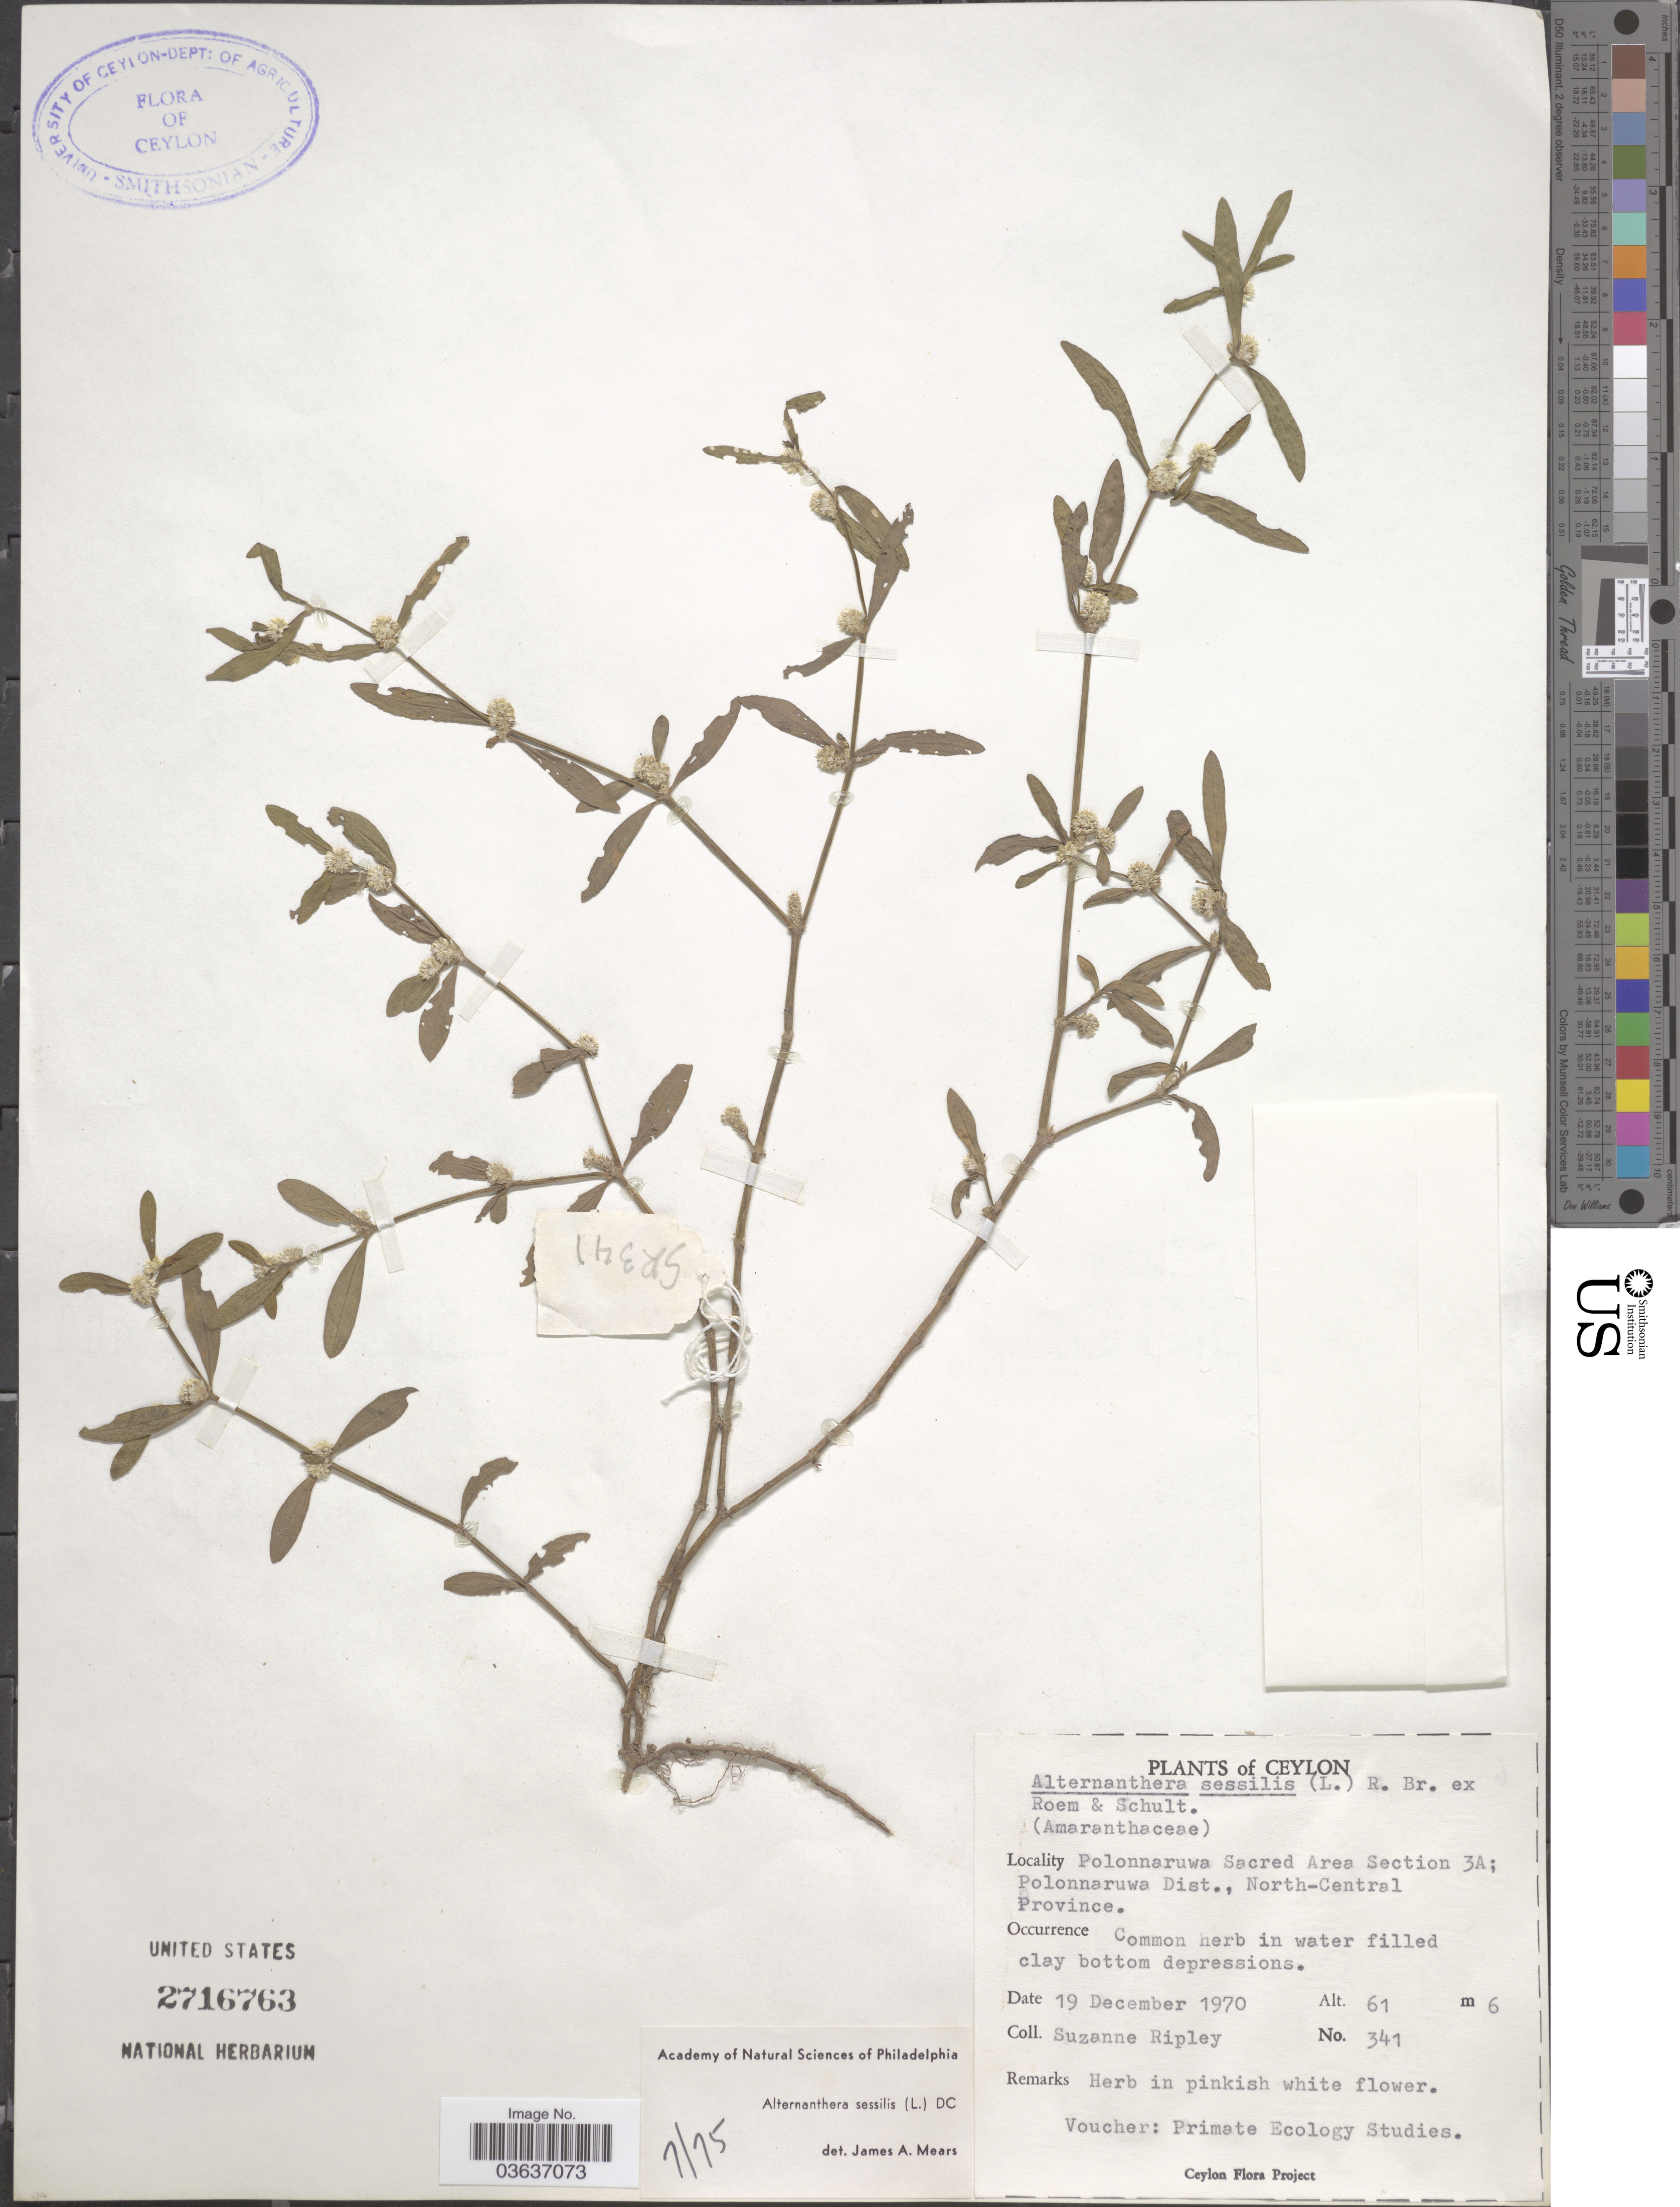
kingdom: Plantae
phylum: Tracheophyta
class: Magnoliopsida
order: Caryophyllales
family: Amaranthaceae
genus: Alternanthera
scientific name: Alternanthera sessilis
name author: (L.) DC.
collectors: S. Ripley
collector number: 341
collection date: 1970-12-19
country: Sri Lanka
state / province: North Central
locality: Ceylon. Polonnaruwa Sacred Area Section 3A; Polonnaruwa Dist.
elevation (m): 61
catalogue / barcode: US 2716763